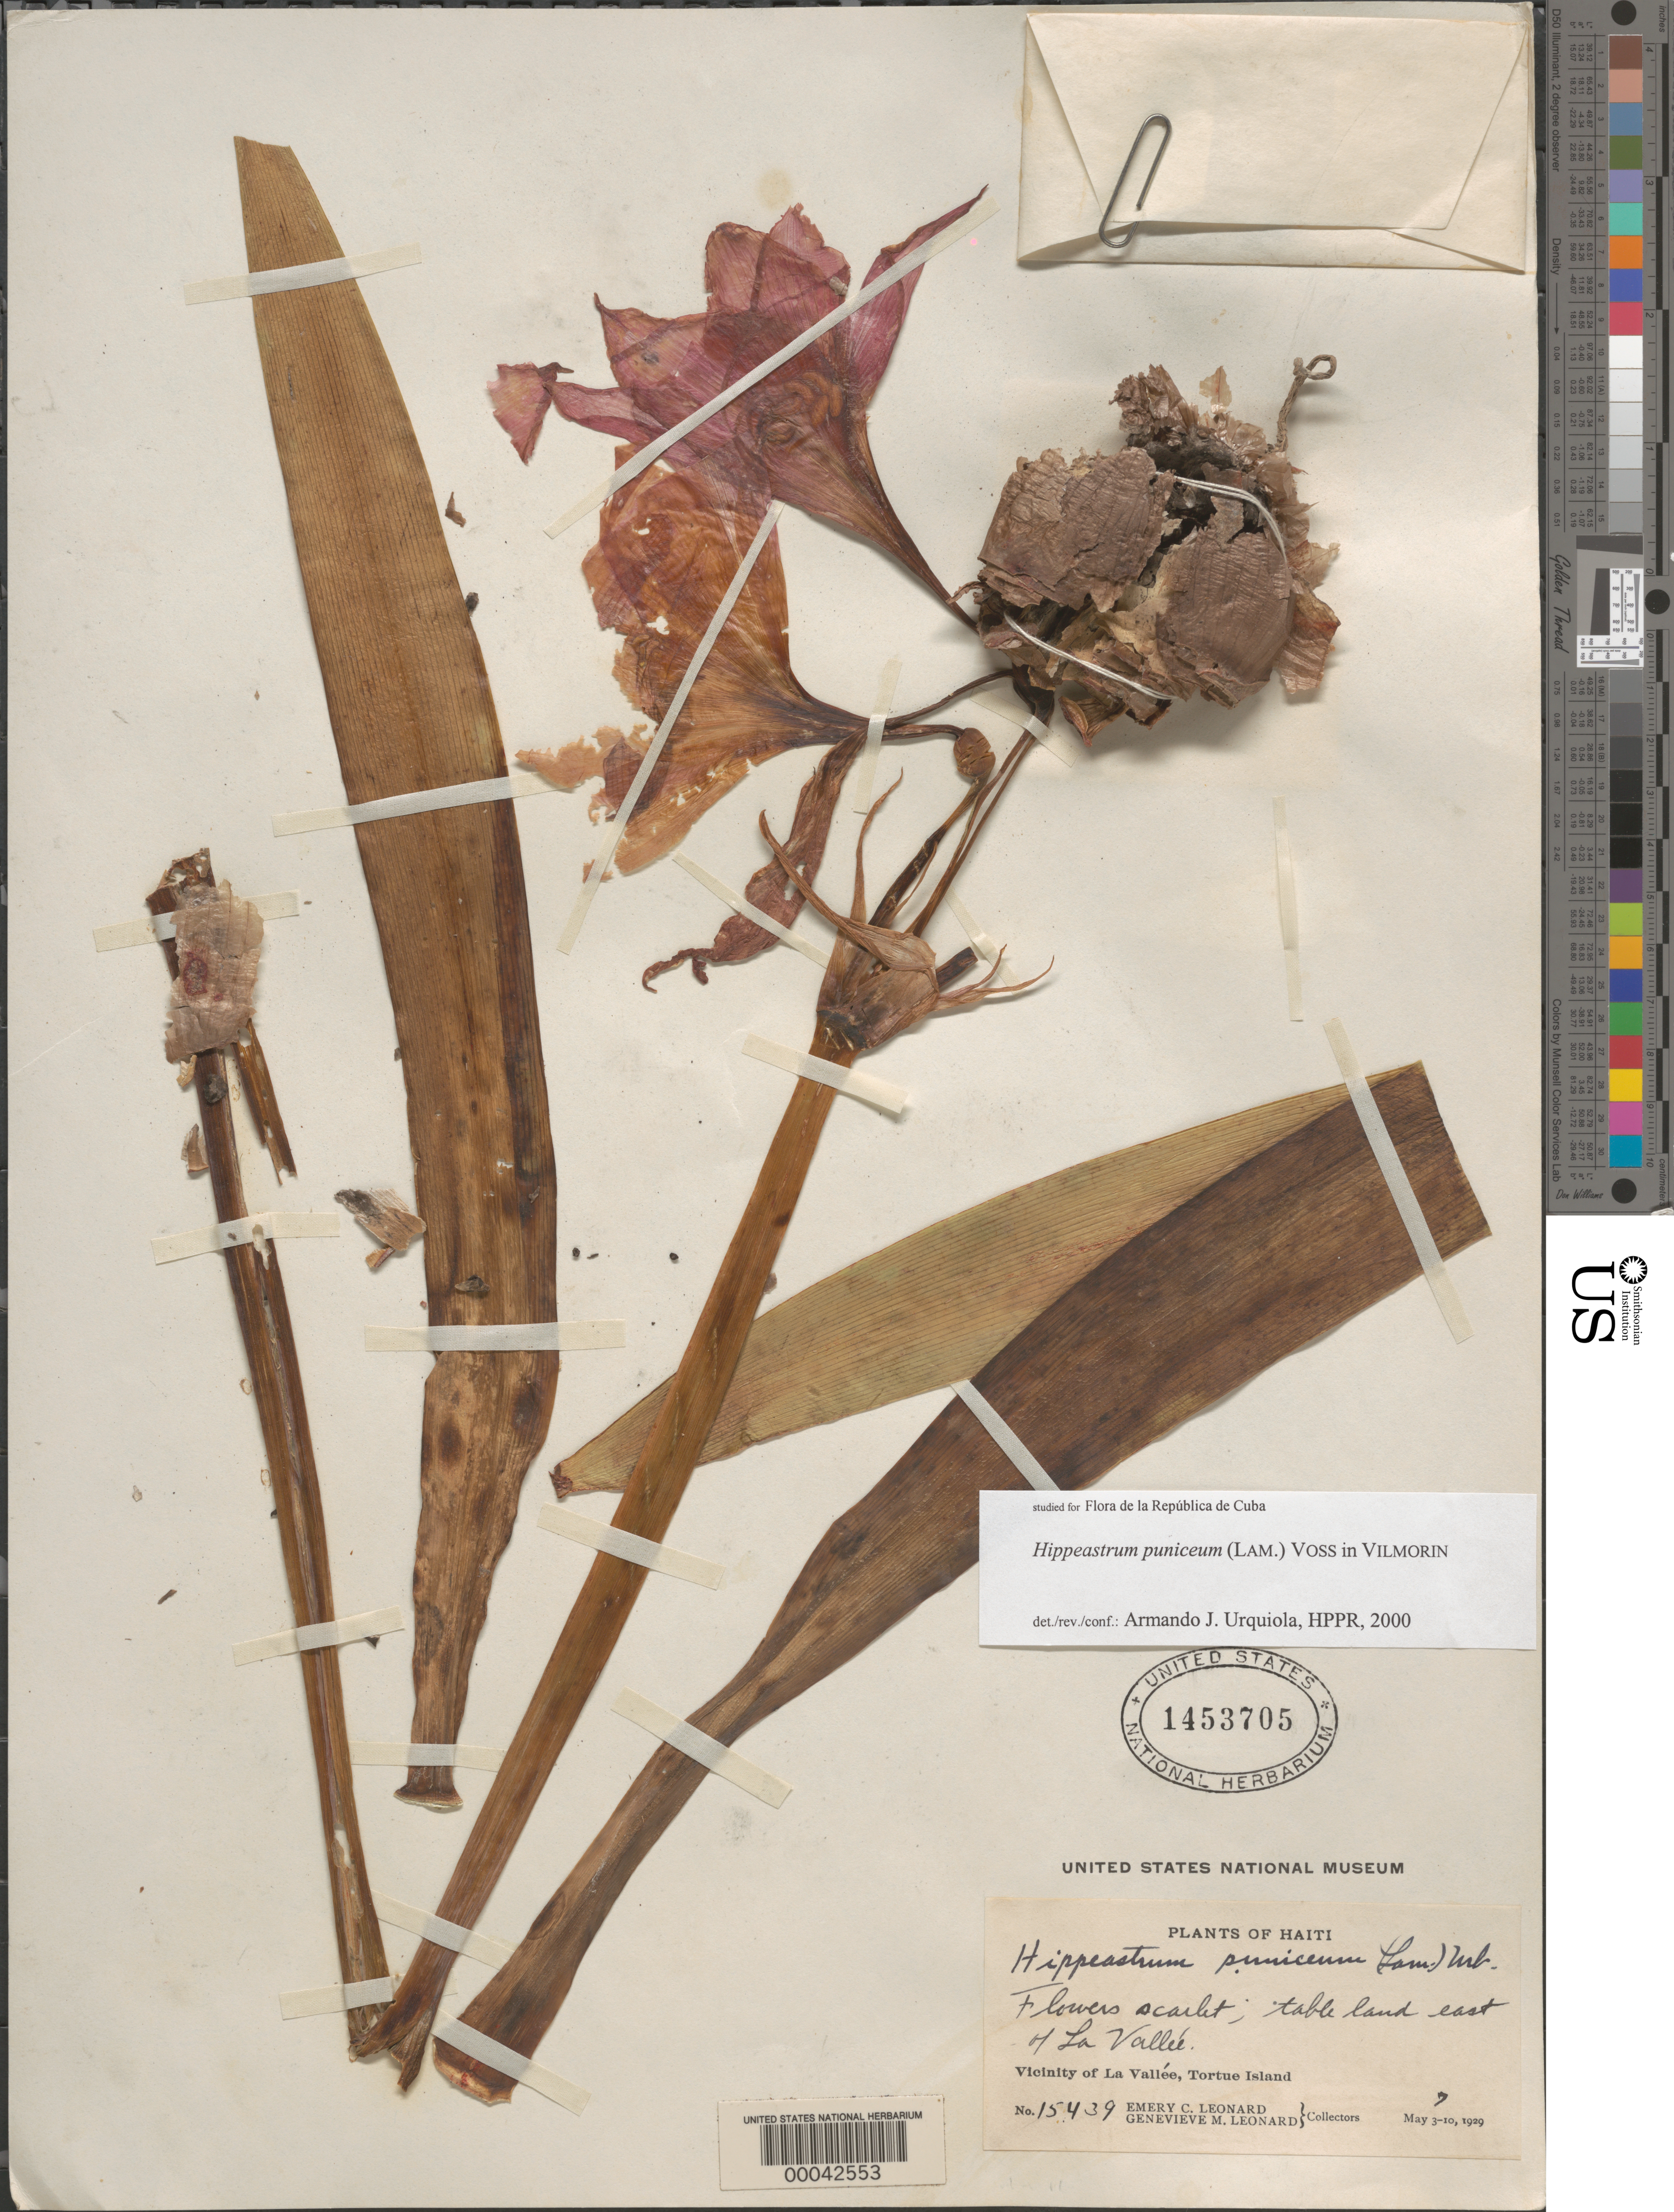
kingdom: Plantae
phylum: Tracheophyta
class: Liliopsida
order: Asparagales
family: Amaryllidaceae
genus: Hippeastrum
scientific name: Hippeastrum puniceum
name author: (Lam.) Voss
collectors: E. C. Leonard & G. M. Leonard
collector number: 15439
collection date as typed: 03 May 1929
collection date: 1929-05-03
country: Haiti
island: Hispaniola Island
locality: Vicinity of la vallee, tortuei; table land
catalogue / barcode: US 1453705